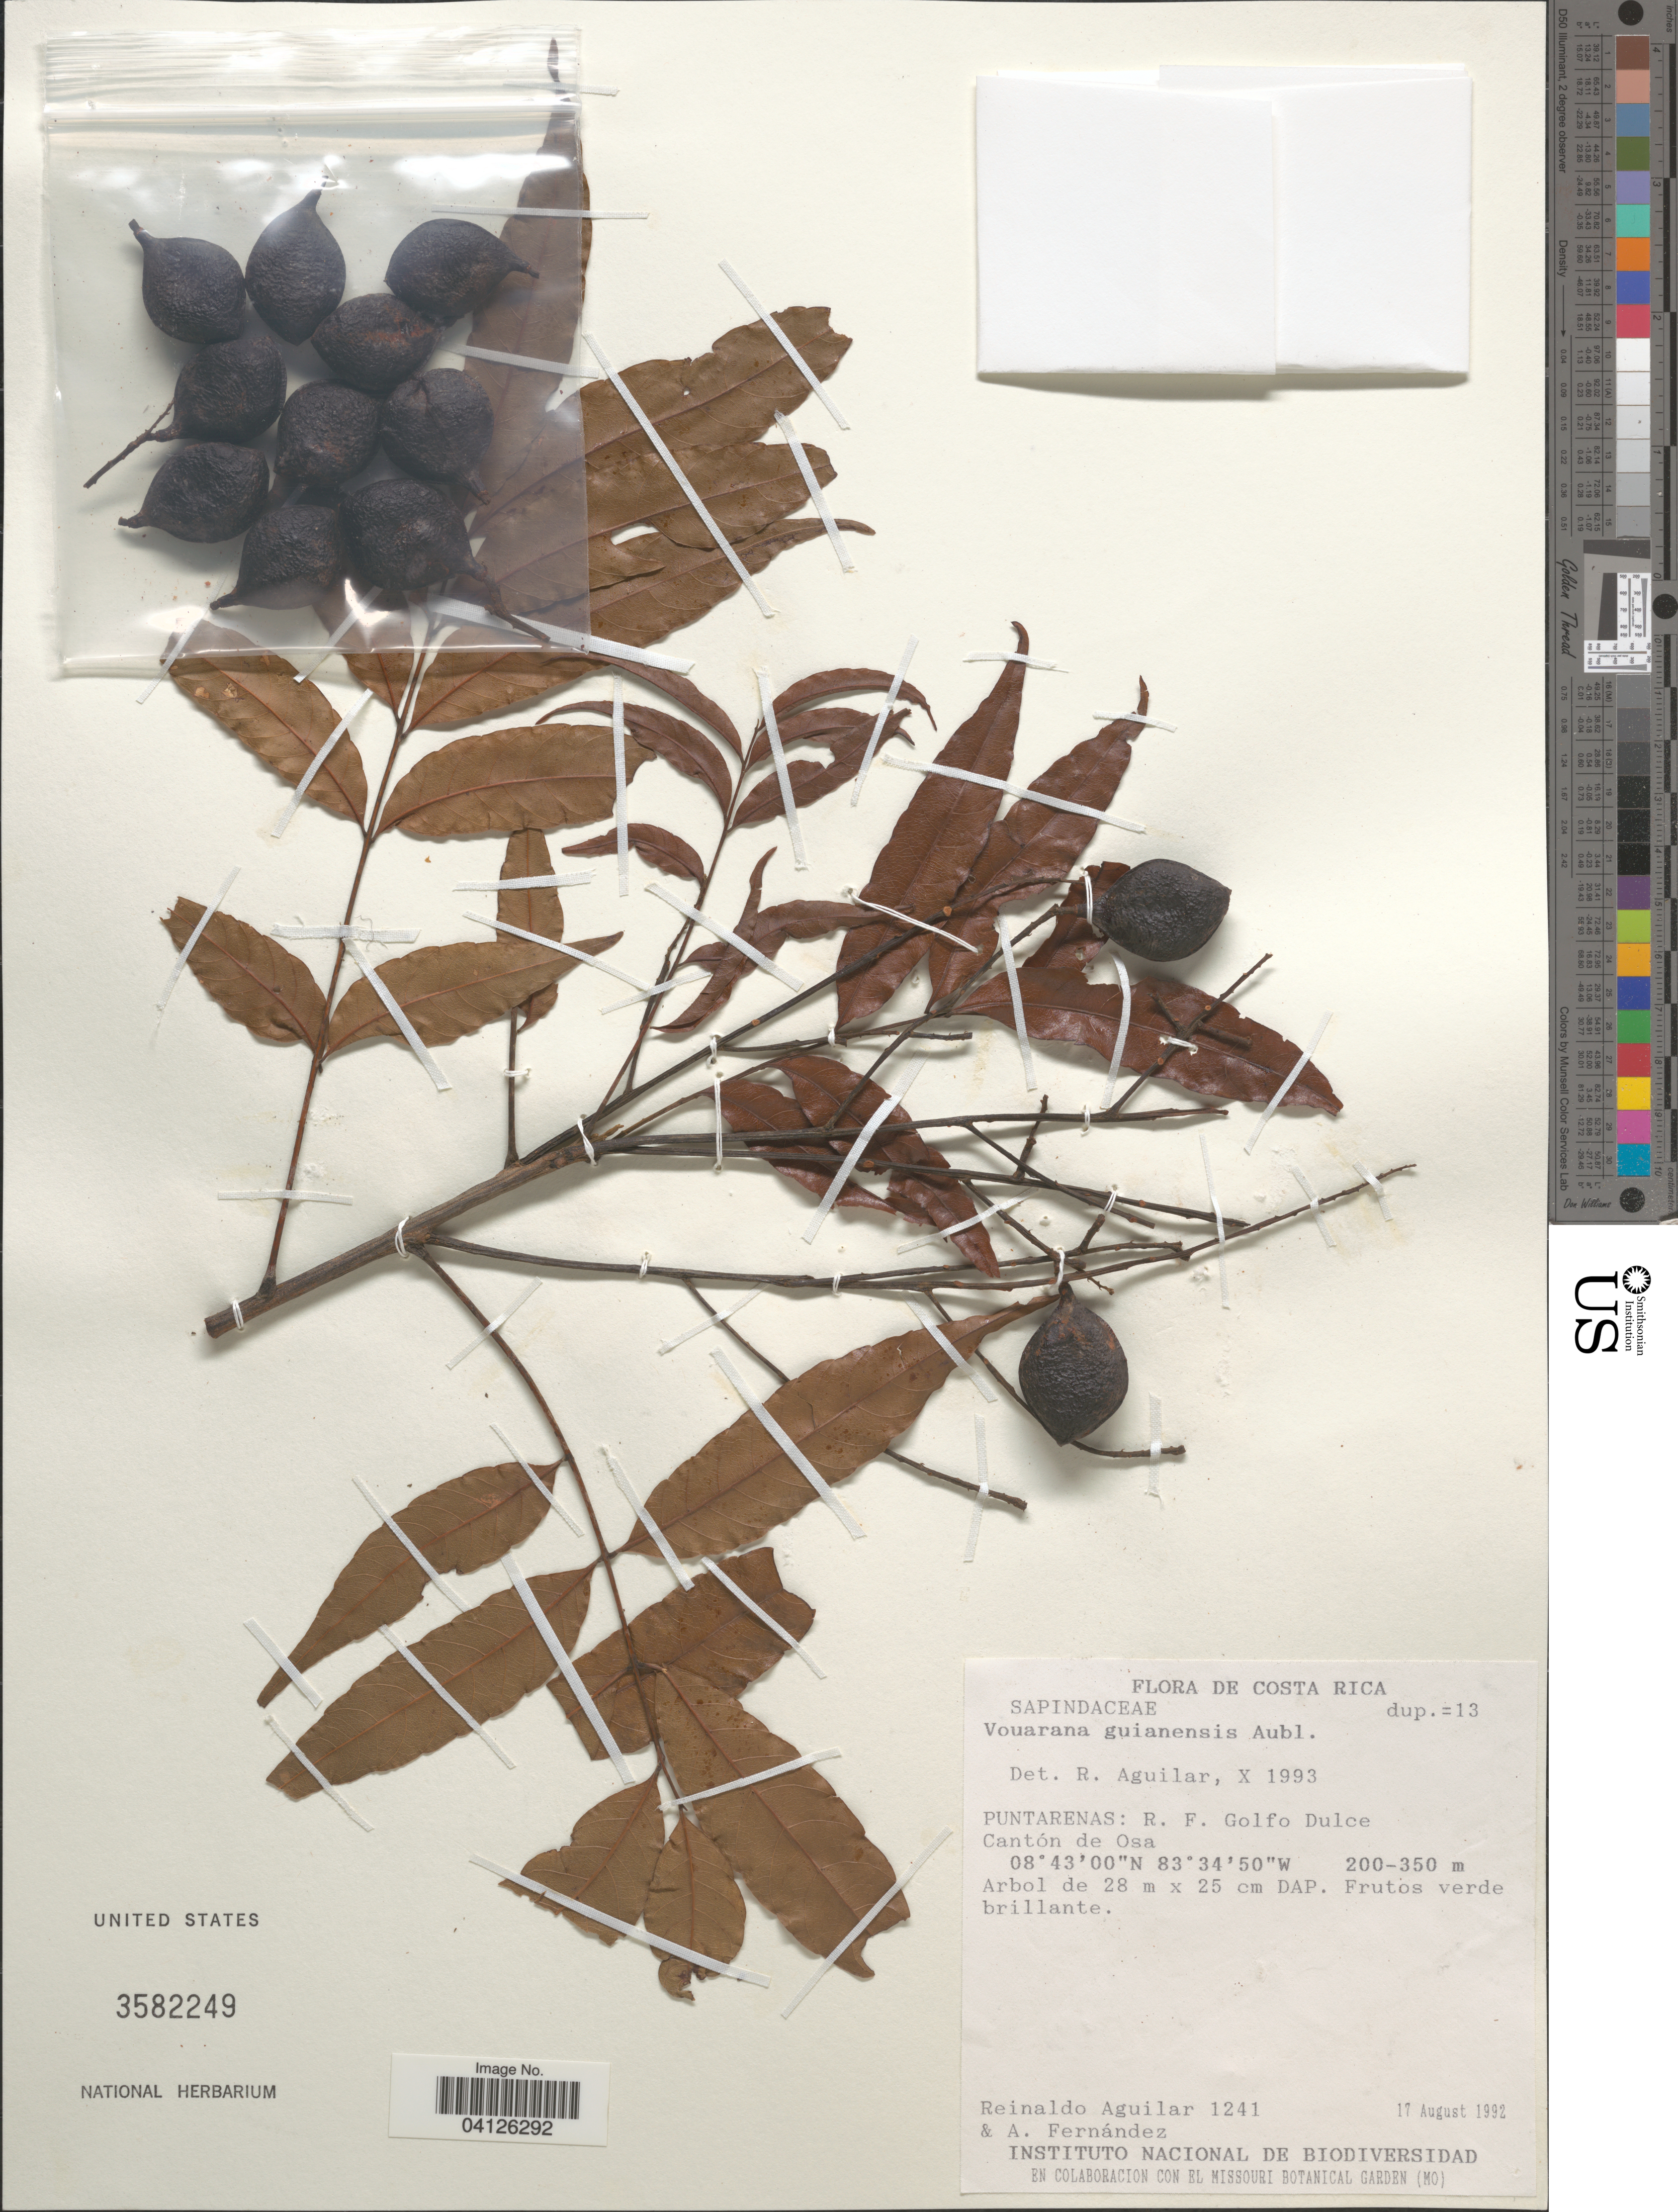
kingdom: Plantae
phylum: Tracheophyta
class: Magnoliopsida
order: Sapindales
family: Sapindaceae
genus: Vouarana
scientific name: Vouarana anomala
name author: (Steyerm.) Acev.-Rodr.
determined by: Acevedo-Rodriguez, P., (US), Smithsonian Institution - National Museum of Natural History (UNITED STATES)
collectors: R. Aguilar & A. Fernández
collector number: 1241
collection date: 1992-08-17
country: Costa Rica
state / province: Puntarenas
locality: R. F. Golfo Dulce. Cantón de Osa.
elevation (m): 200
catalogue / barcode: US 3582249